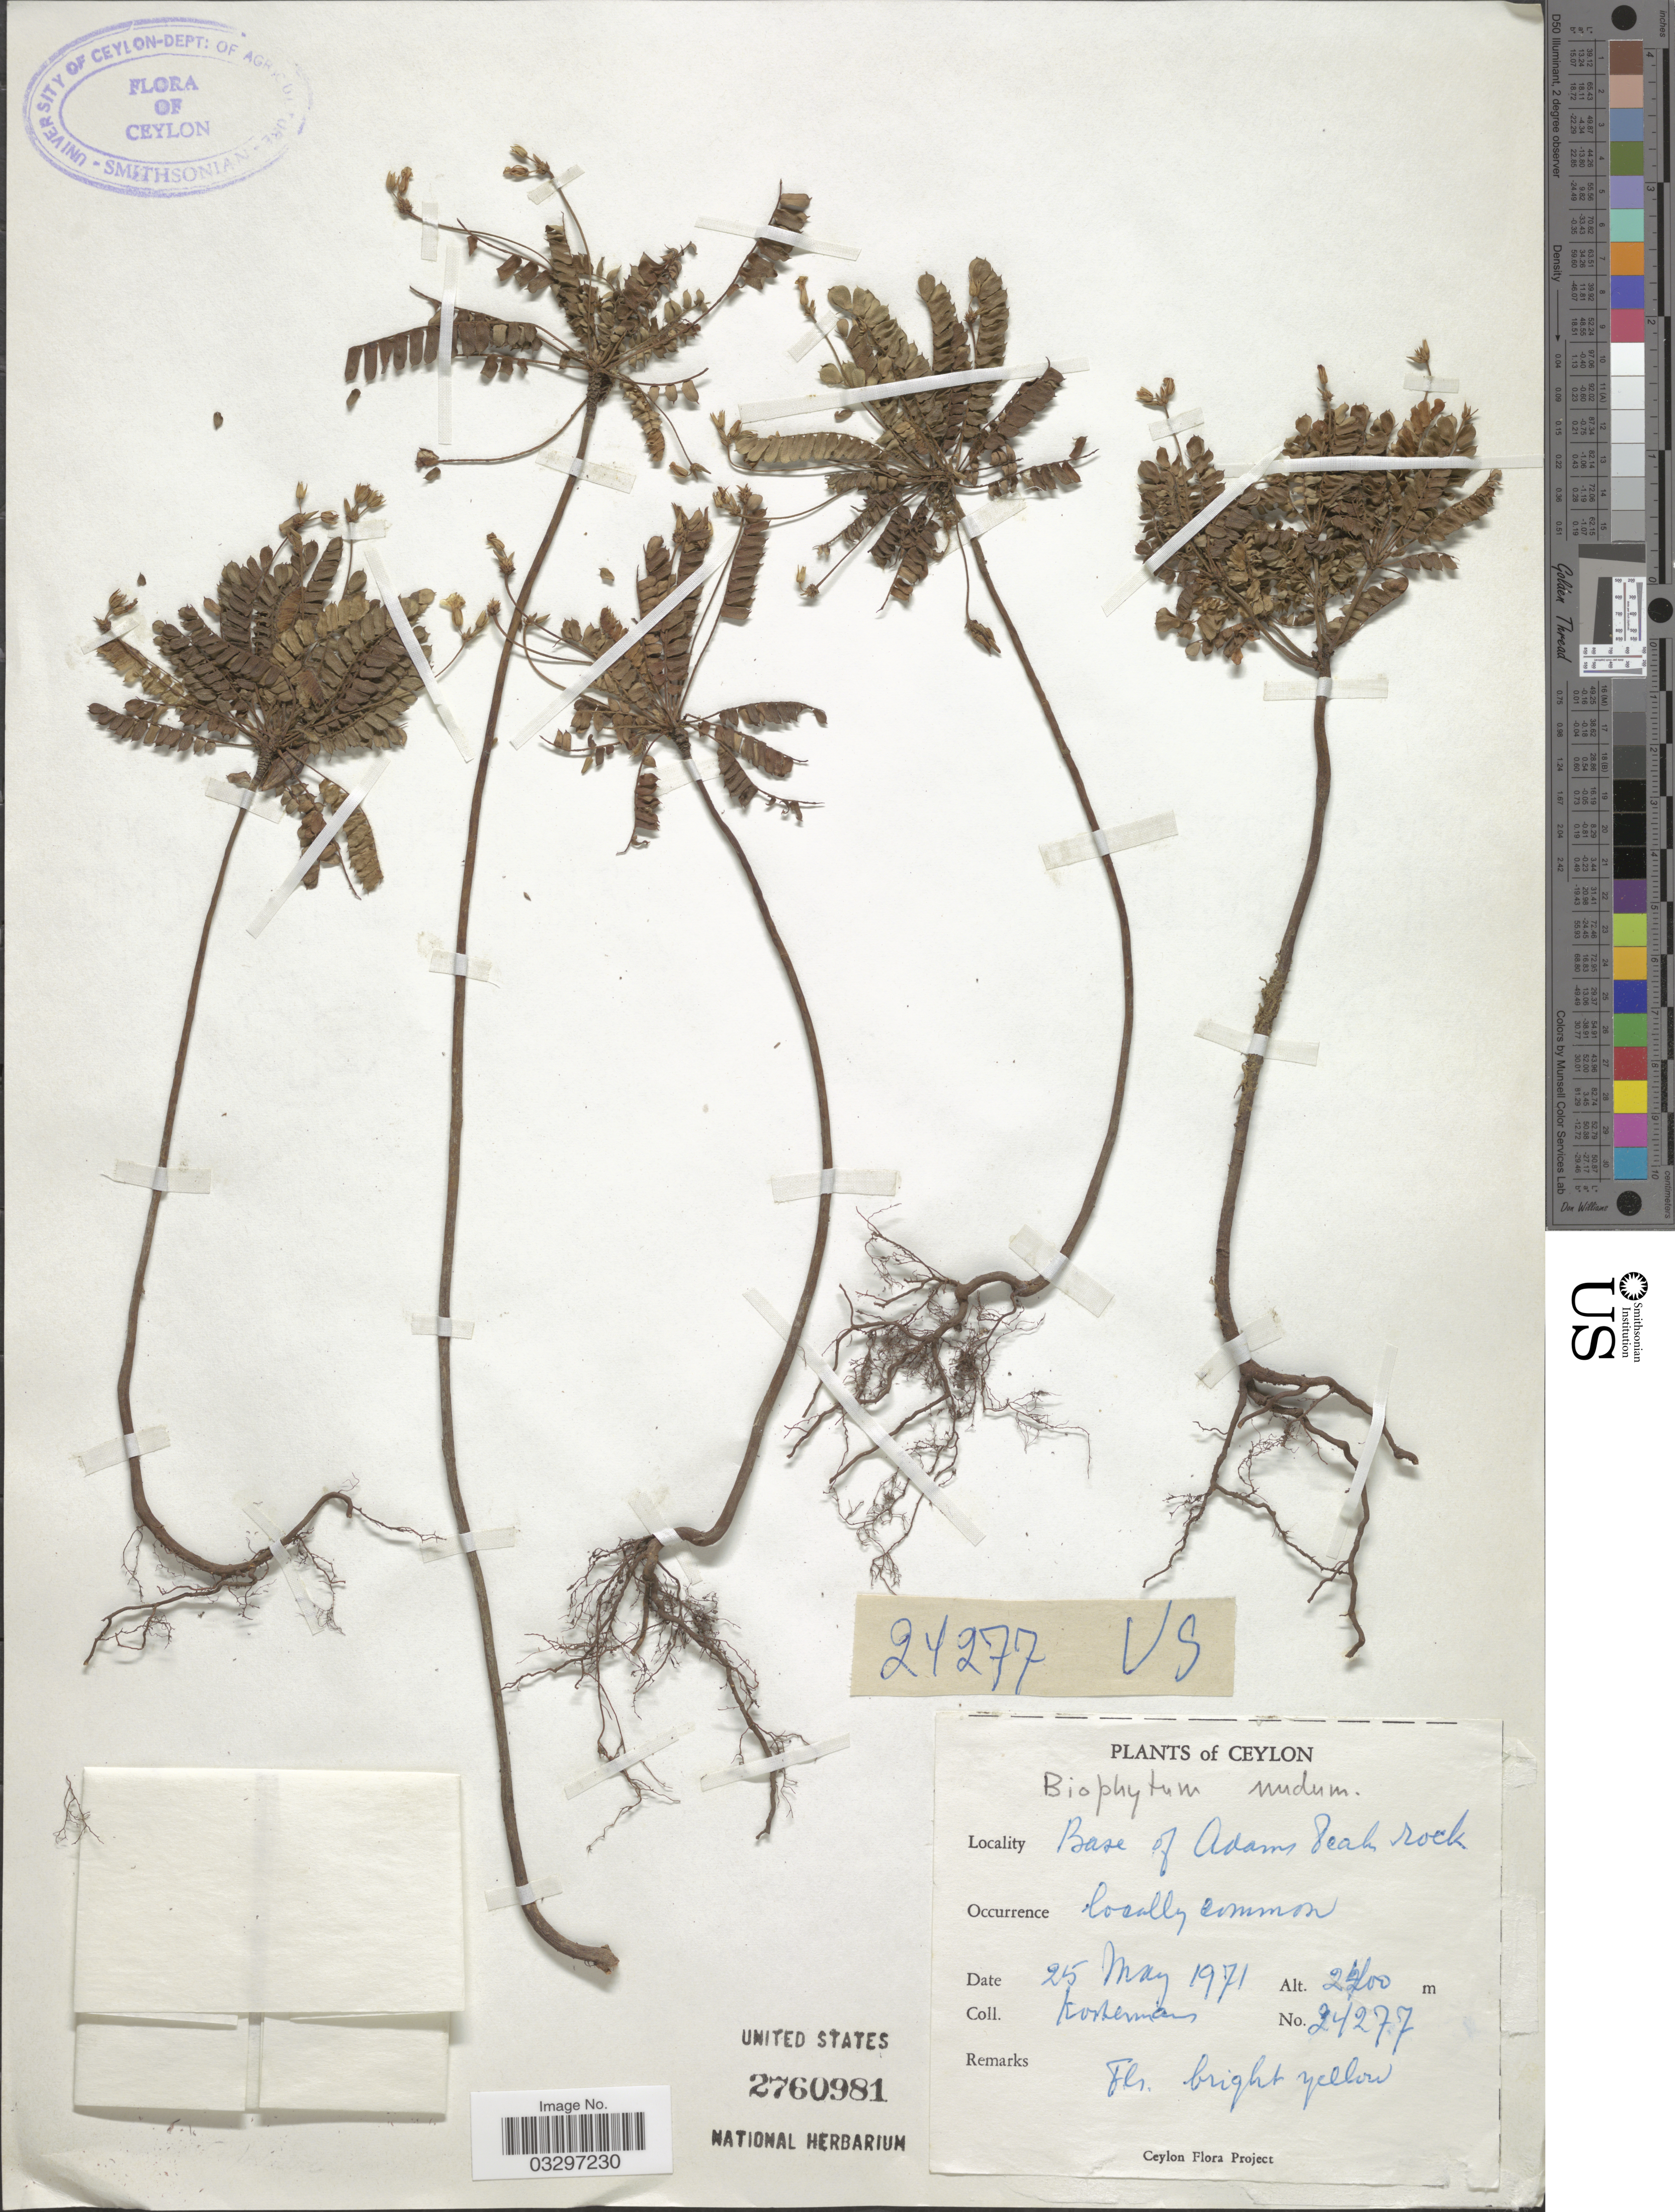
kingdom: Plantae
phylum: Tracheophyta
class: Magnoliopsida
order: Oxalidales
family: Oxalidaceae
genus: Biophytum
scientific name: Biophytum nudum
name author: (Arn.) Wight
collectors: Kostermans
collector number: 24277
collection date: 1971-05-25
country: Sri Lanka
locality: Ceylon. Base of Adams Peak rock.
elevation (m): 2400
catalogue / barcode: US 2760981